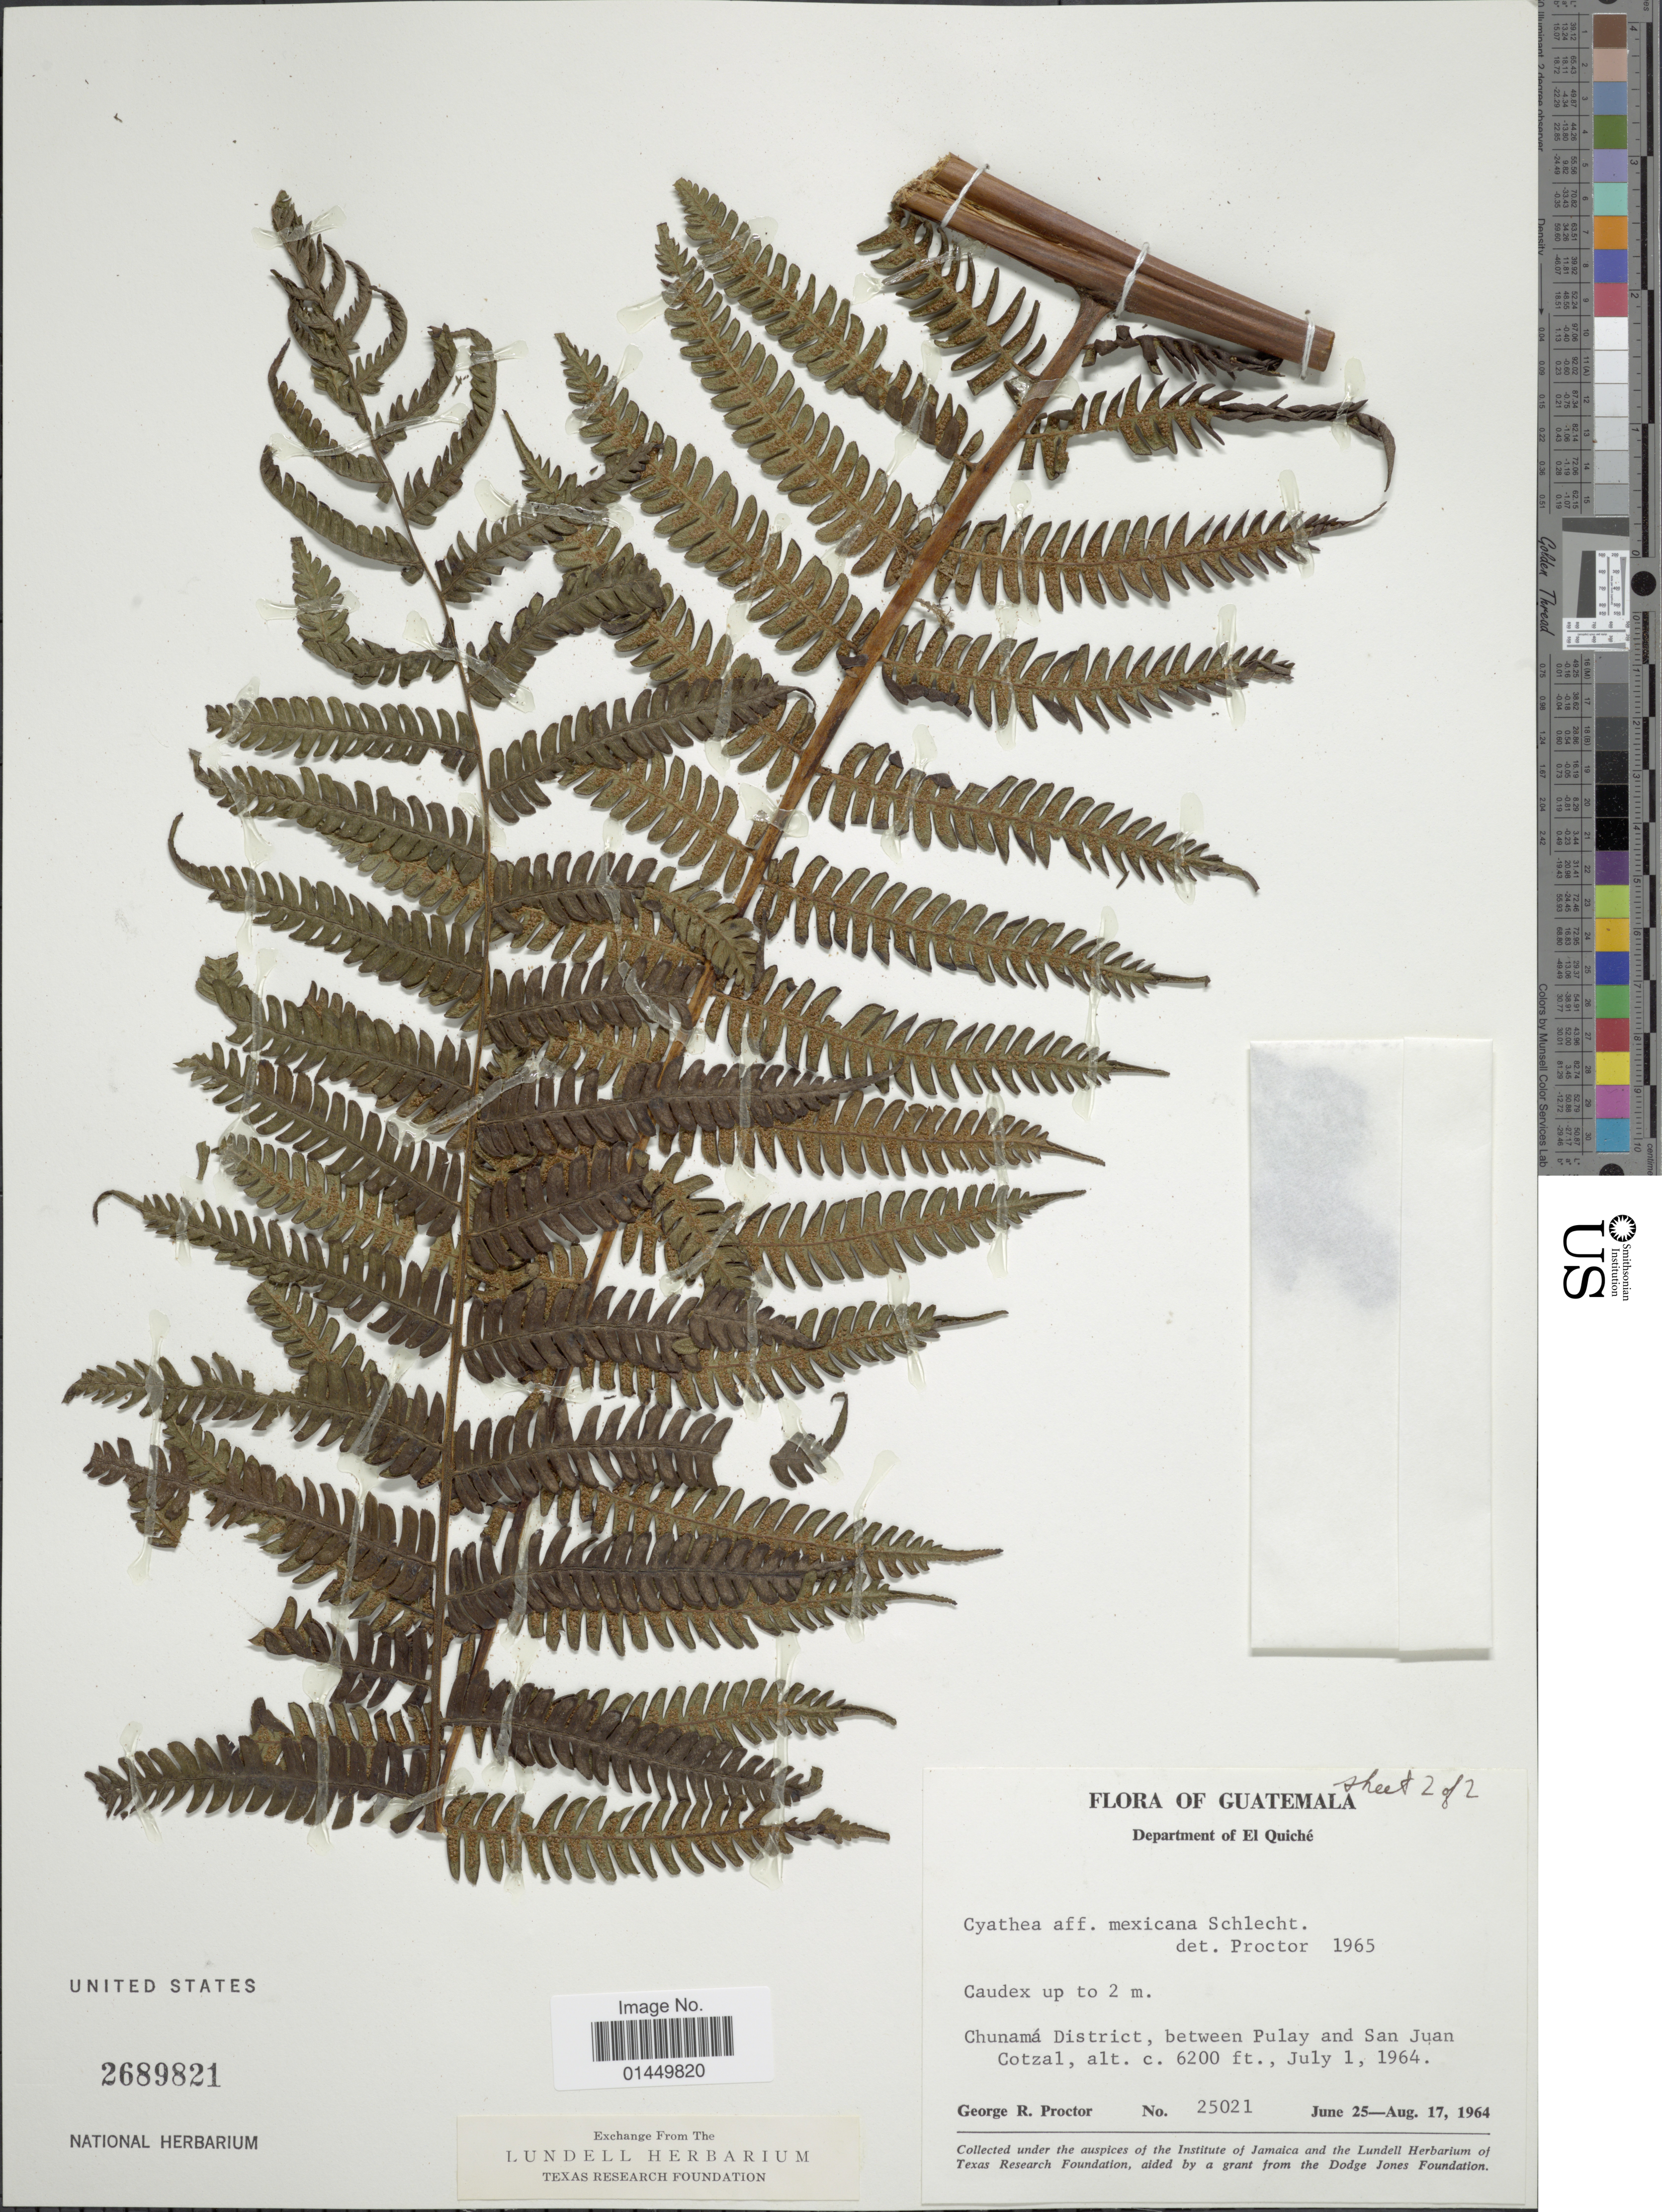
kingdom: Plantae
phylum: Tracheophyta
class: Polypodiopsida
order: Cyatheales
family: Cyatheaceae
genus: Cyathea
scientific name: Cyathea sp.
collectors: G. R. Proctor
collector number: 25021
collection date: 1964-06-25/1964-08-17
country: Guatemala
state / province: El Quiché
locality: Department of El Quiche, Chunama District, between Pulay and San Juan Cotzal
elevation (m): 1890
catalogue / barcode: US 2689821